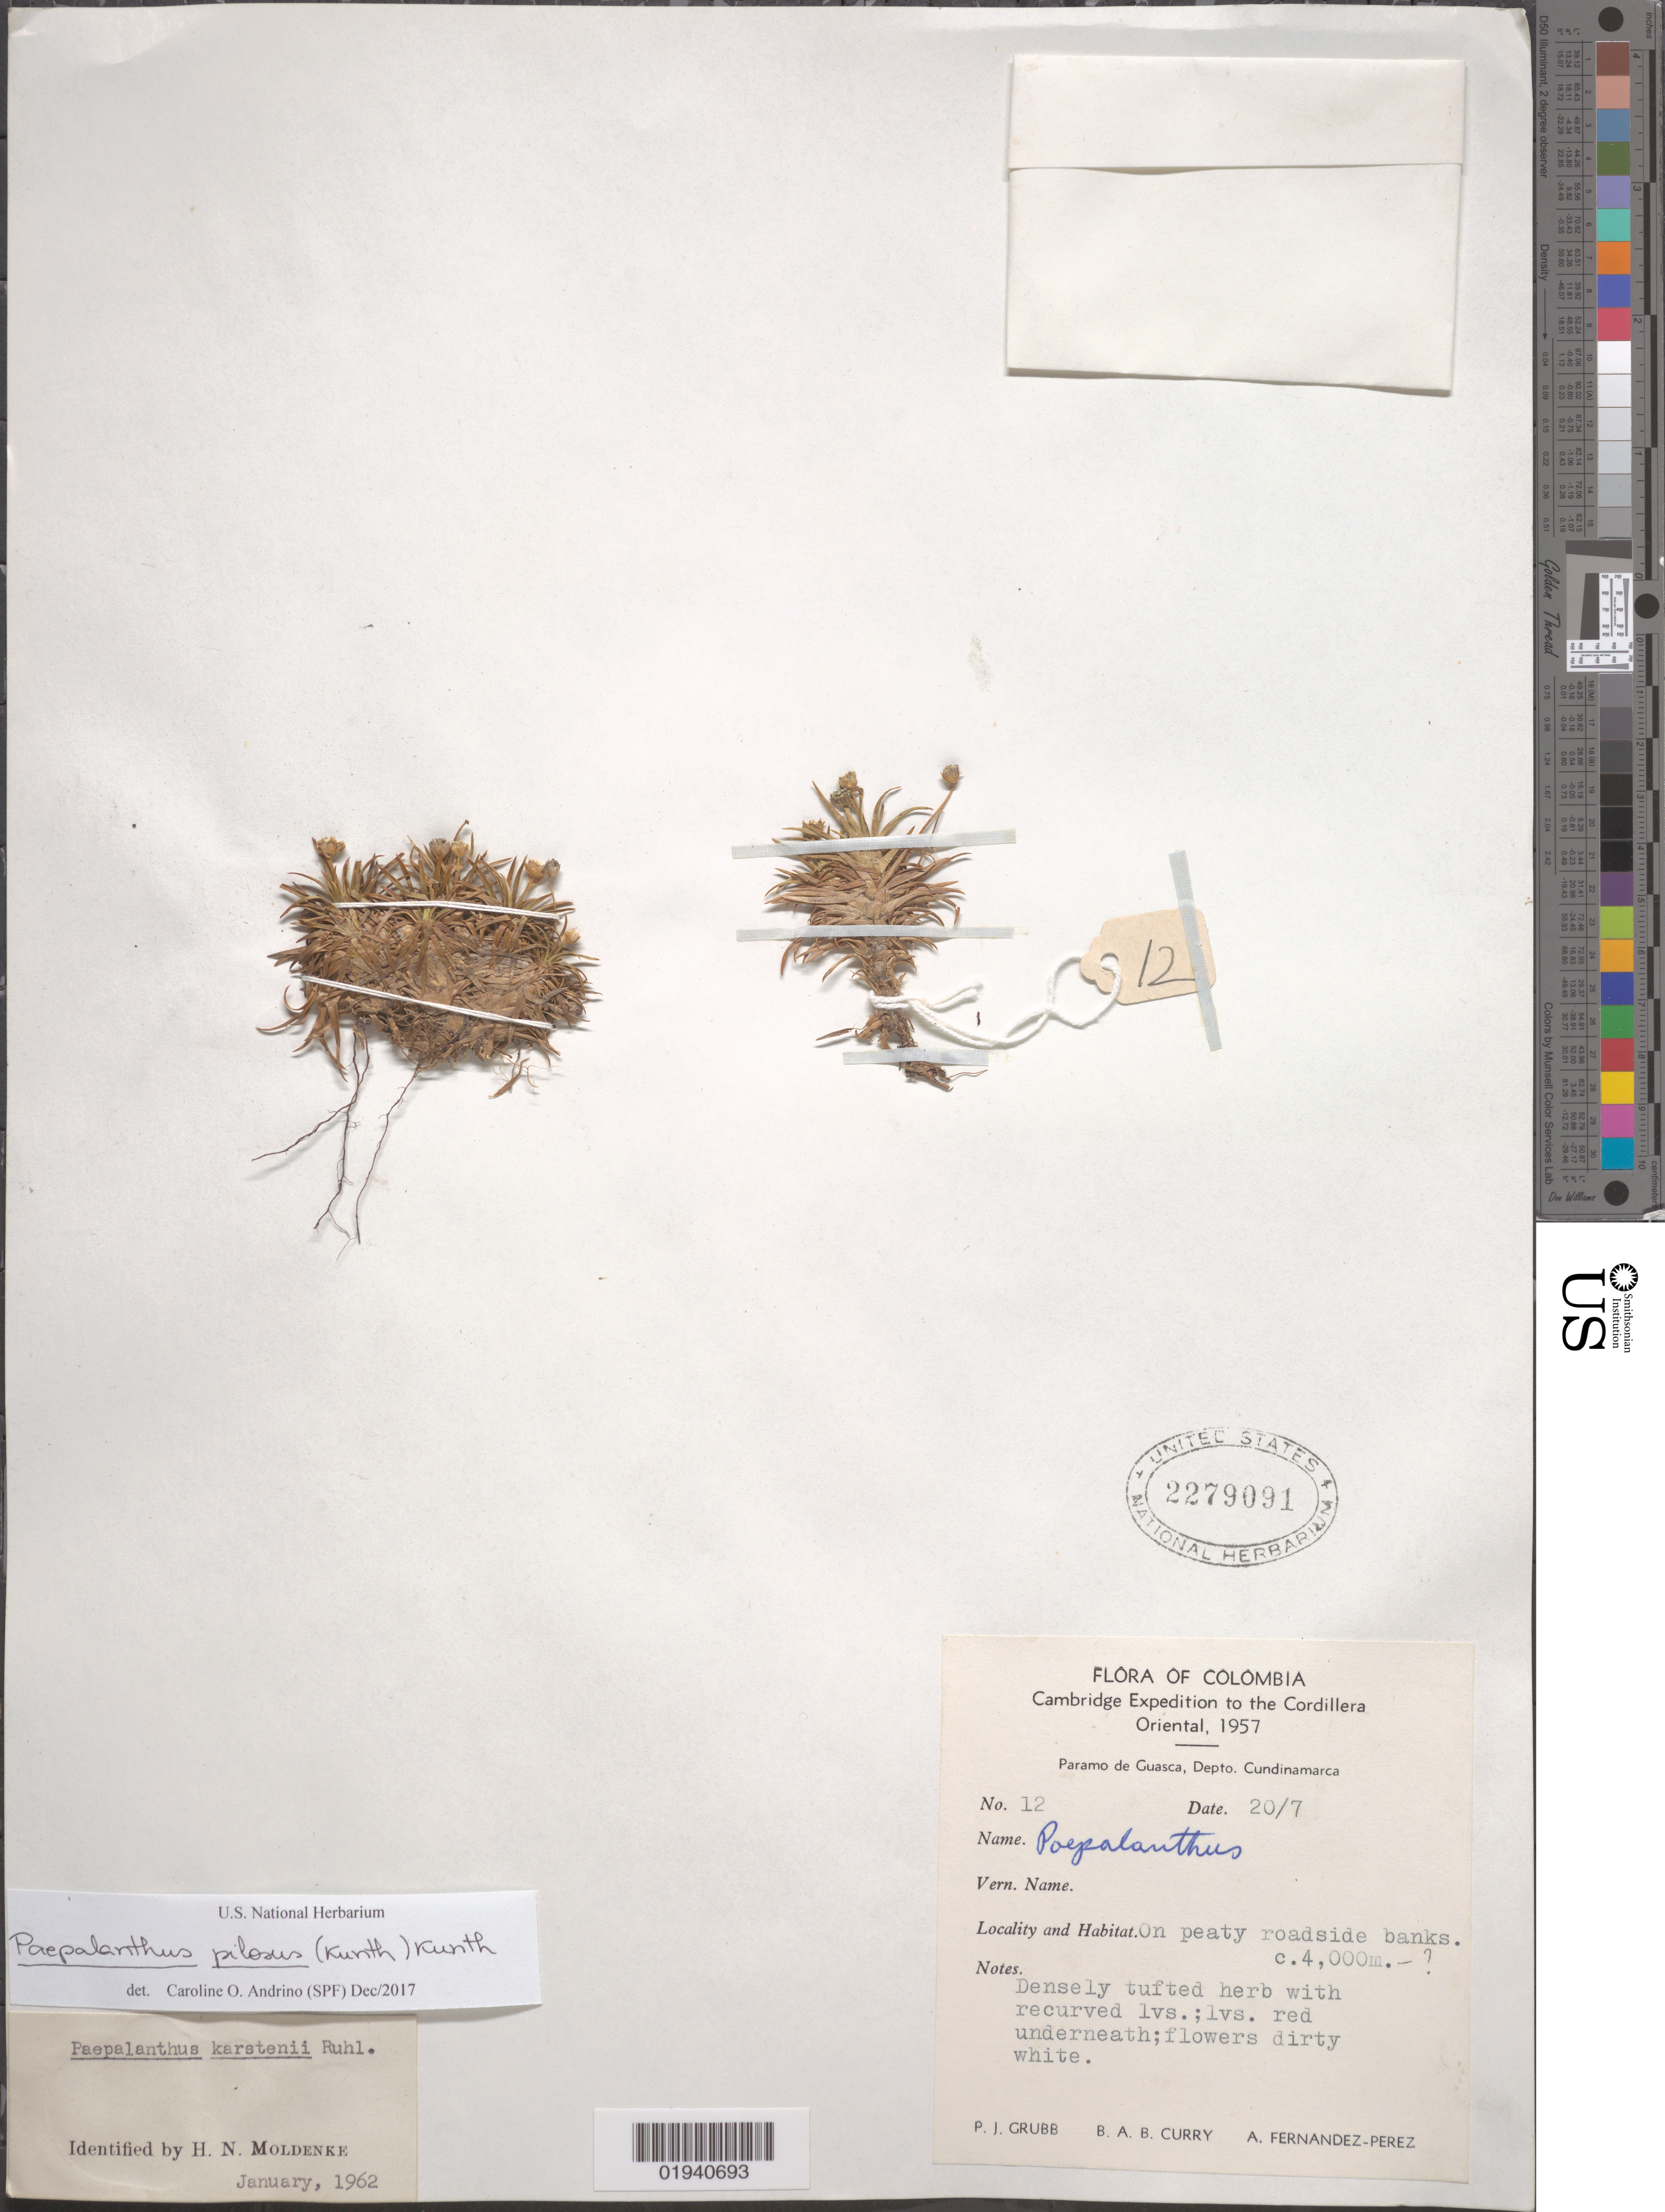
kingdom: Plantae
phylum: Tracheophyta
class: Liliopsida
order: Poales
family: Eriocaulaceae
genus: Paepalanthus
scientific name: Paepalanthus pilosus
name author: (Kunth) Kunth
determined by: Andrino, C. O.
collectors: P. J. Grubb, B. A. B. Curry & A. Fernández-Pérez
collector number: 12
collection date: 1957-07-20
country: Colombia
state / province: Cundinamarca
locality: Cordillera Oriental, Paramo de Guasca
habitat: Peaty roadside banks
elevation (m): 4000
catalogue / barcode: US 2279091